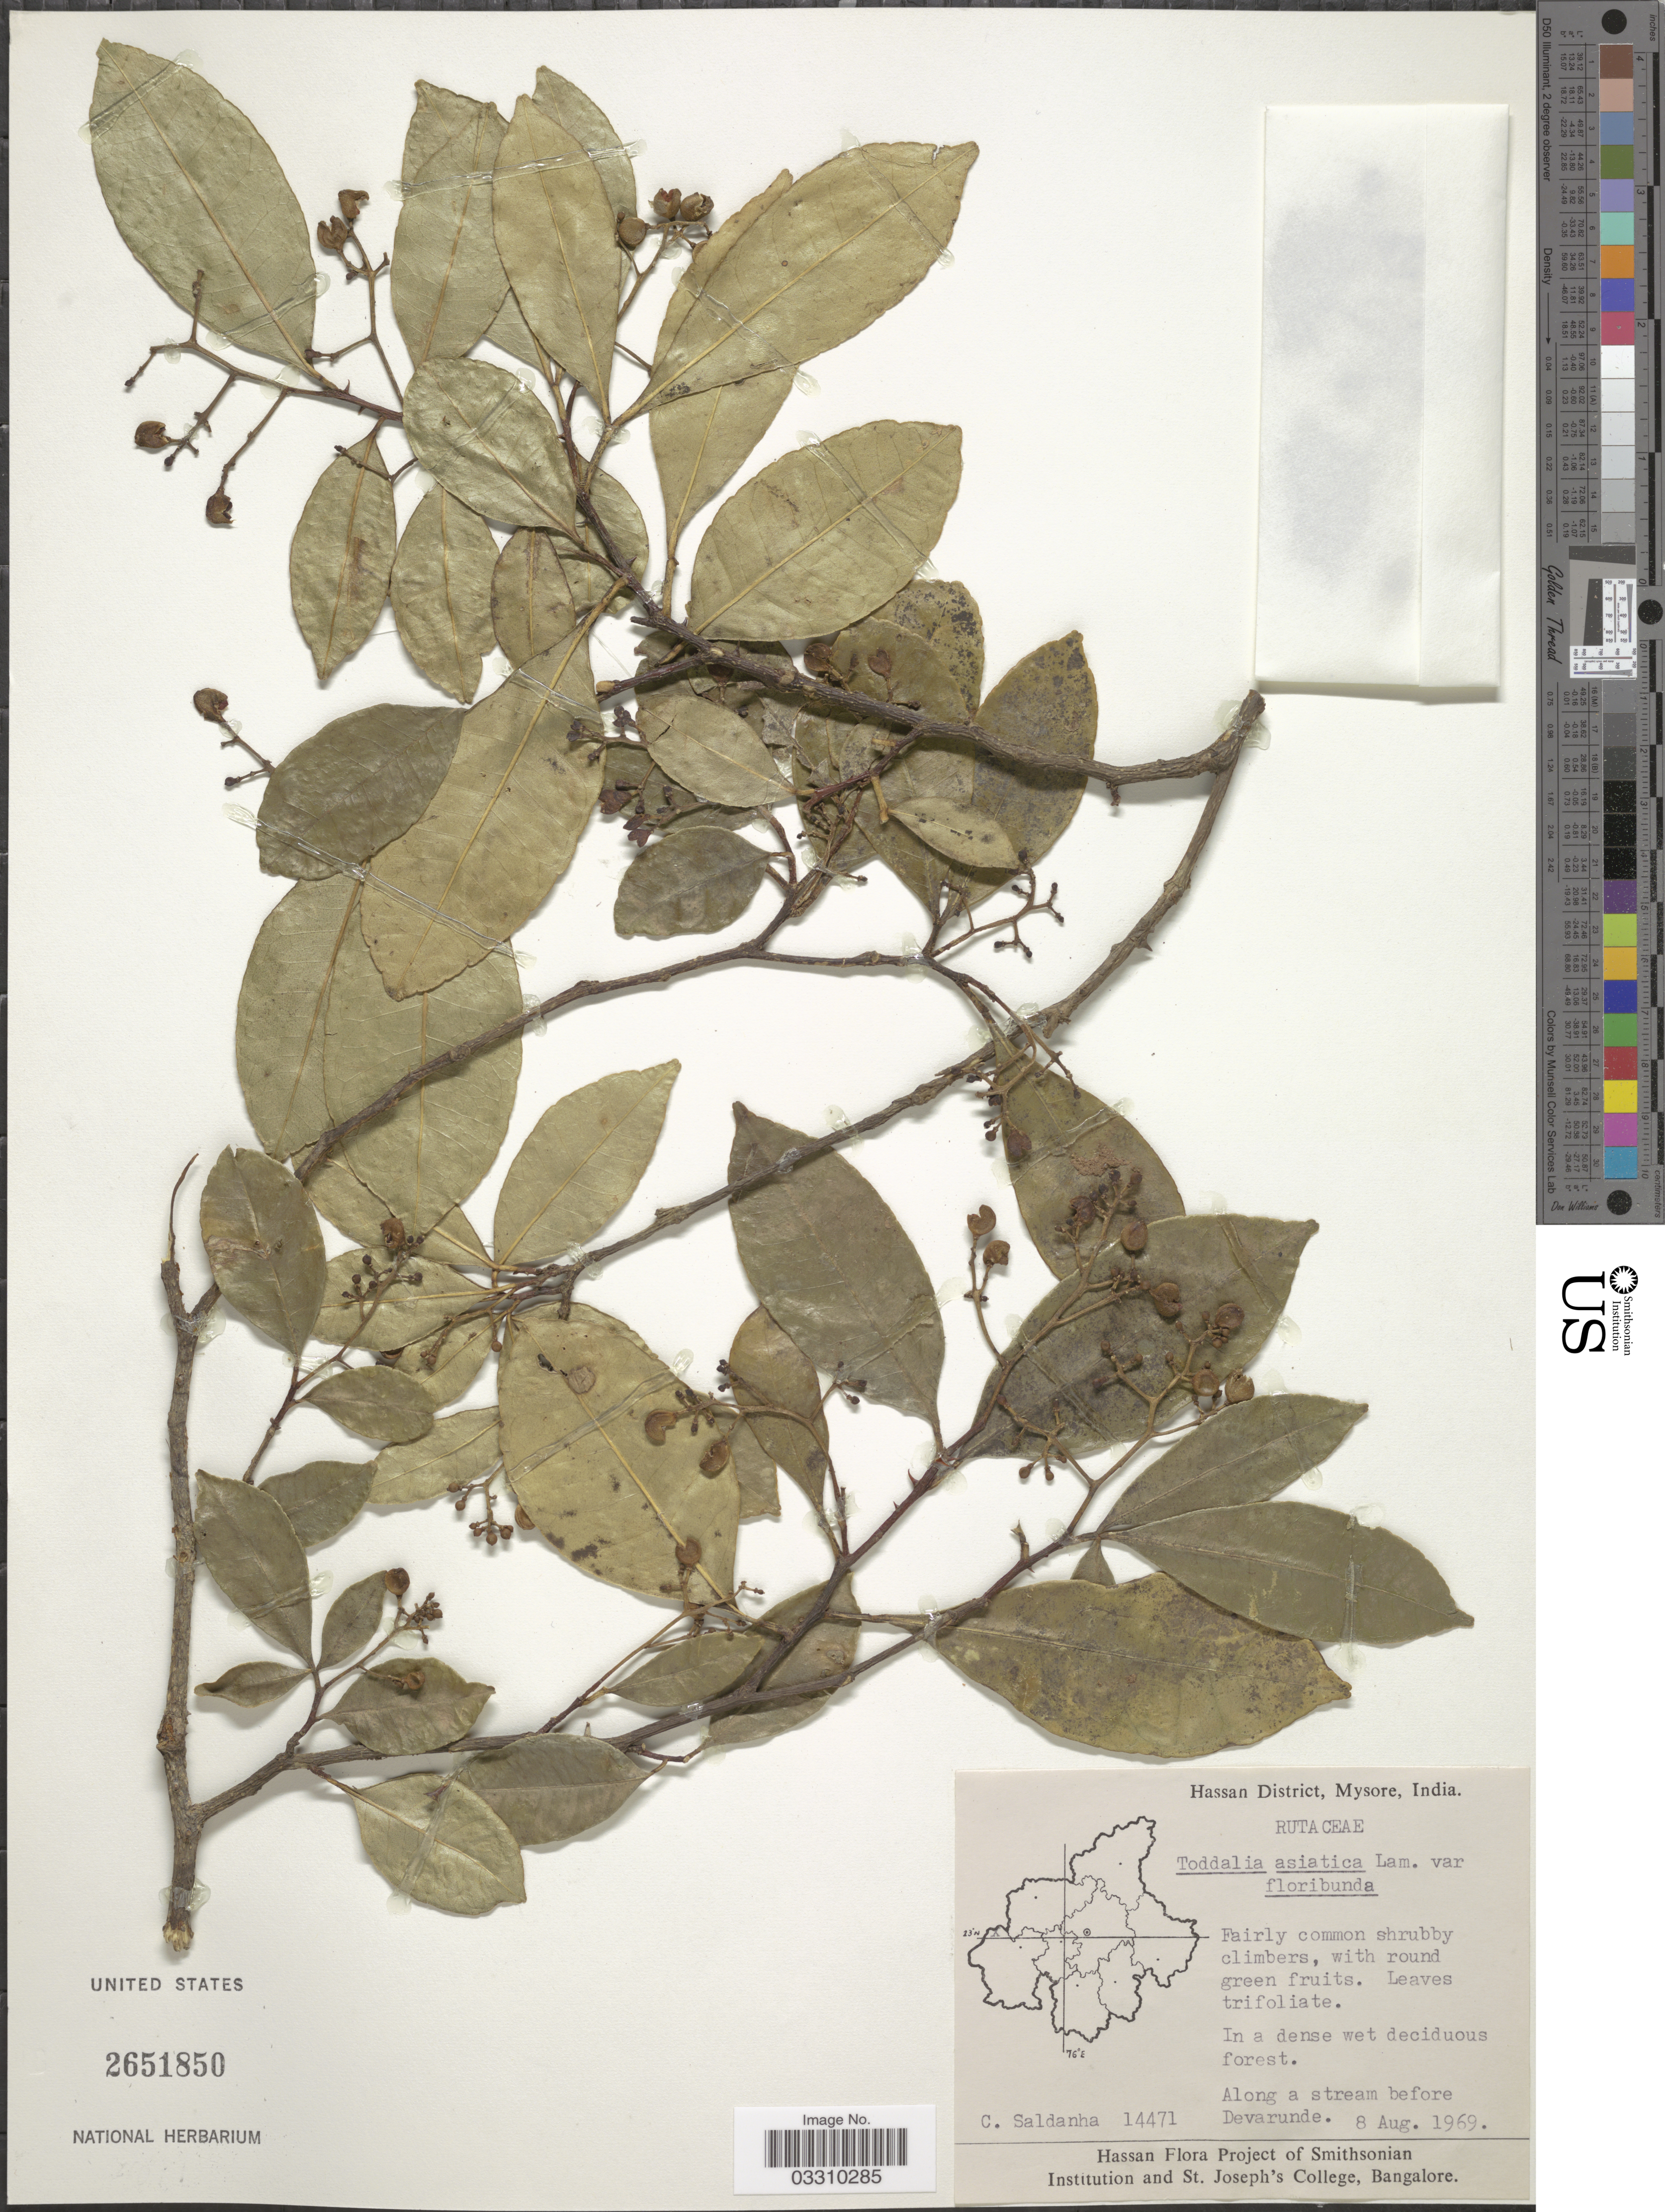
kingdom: Plantae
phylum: Tracheophyta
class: Magnoliopsida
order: Sapindales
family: Rutaceae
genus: Zanthoxylum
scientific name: Zanthoxylum asiaticum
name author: (L.) Appelhans et al.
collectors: C. J. Saldanha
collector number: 14471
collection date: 1969-08-08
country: India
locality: Hassan District, Mysore. Along stream before Devarunde.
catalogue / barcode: US 2651850